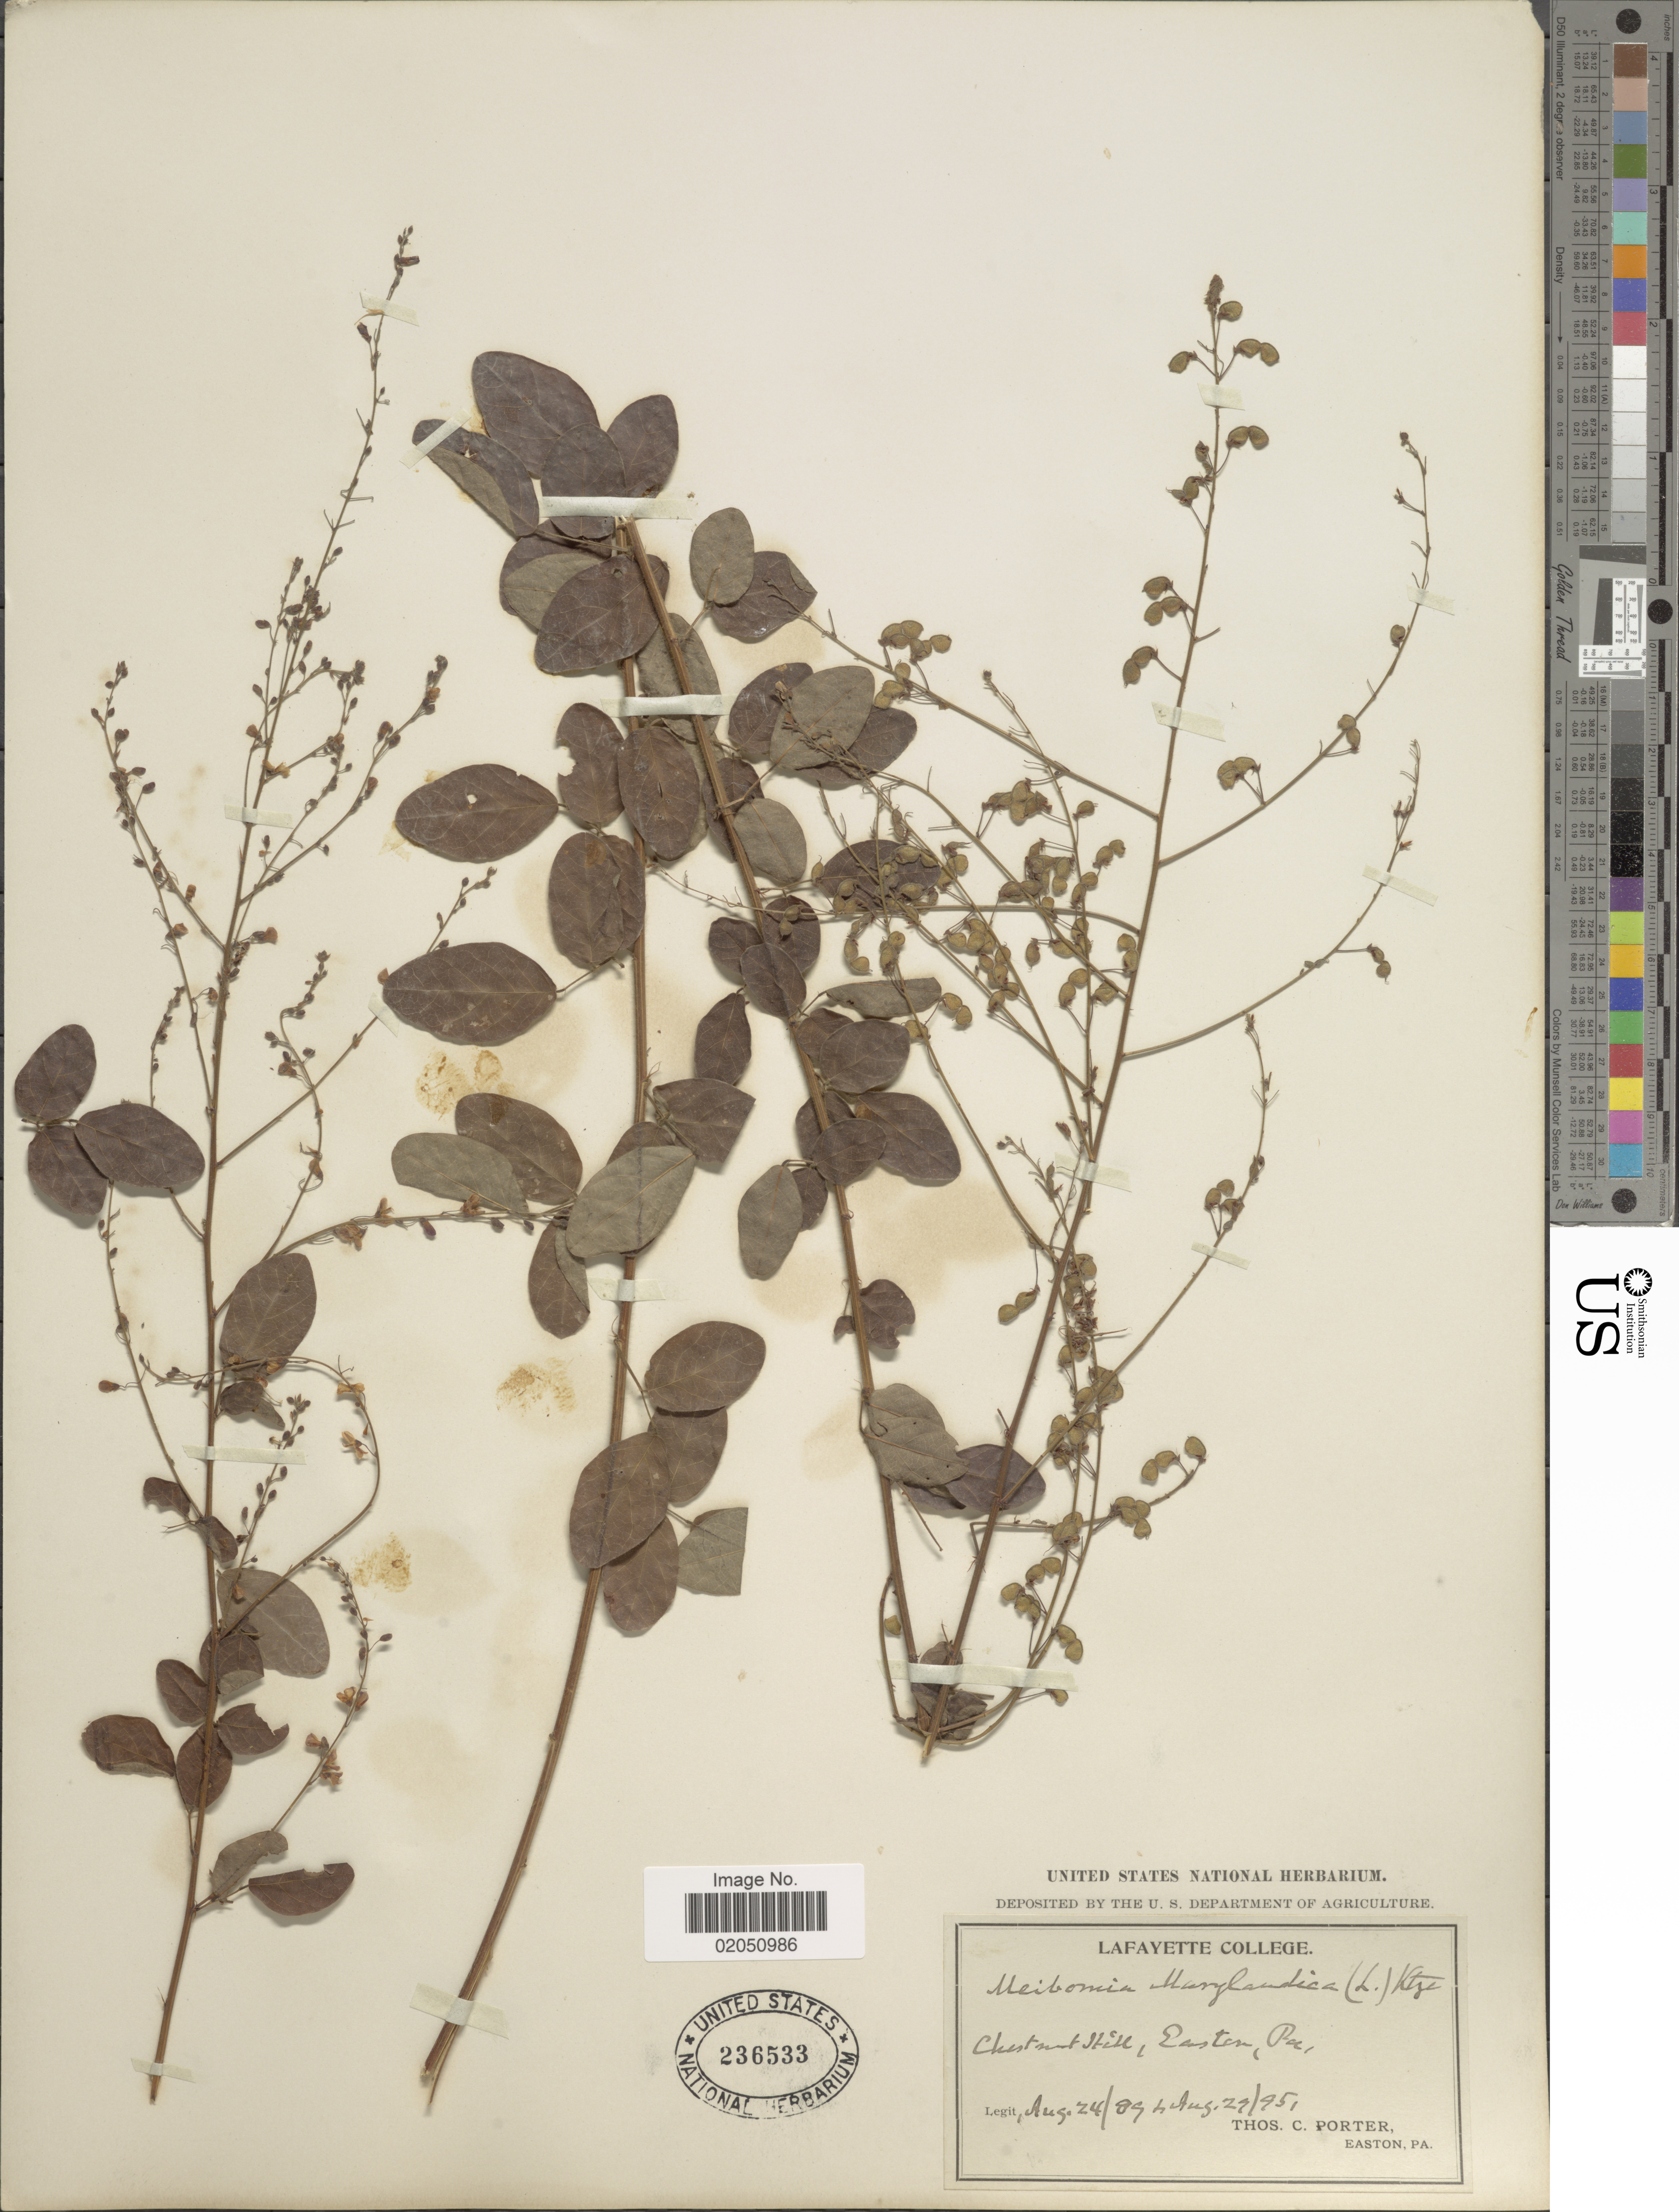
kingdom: Plantae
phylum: Tracheophyta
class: Magnoliopsida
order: Fabales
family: Fabaceae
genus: Desmodium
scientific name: Desmodium marilandicum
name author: Darl.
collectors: T. Porter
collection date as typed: Transcribed d/m/y: 24/8/89 to 29/8/95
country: United States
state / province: Pennsylvania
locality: Lafayette College, Chesnut Hill, Easton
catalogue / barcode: US 236533